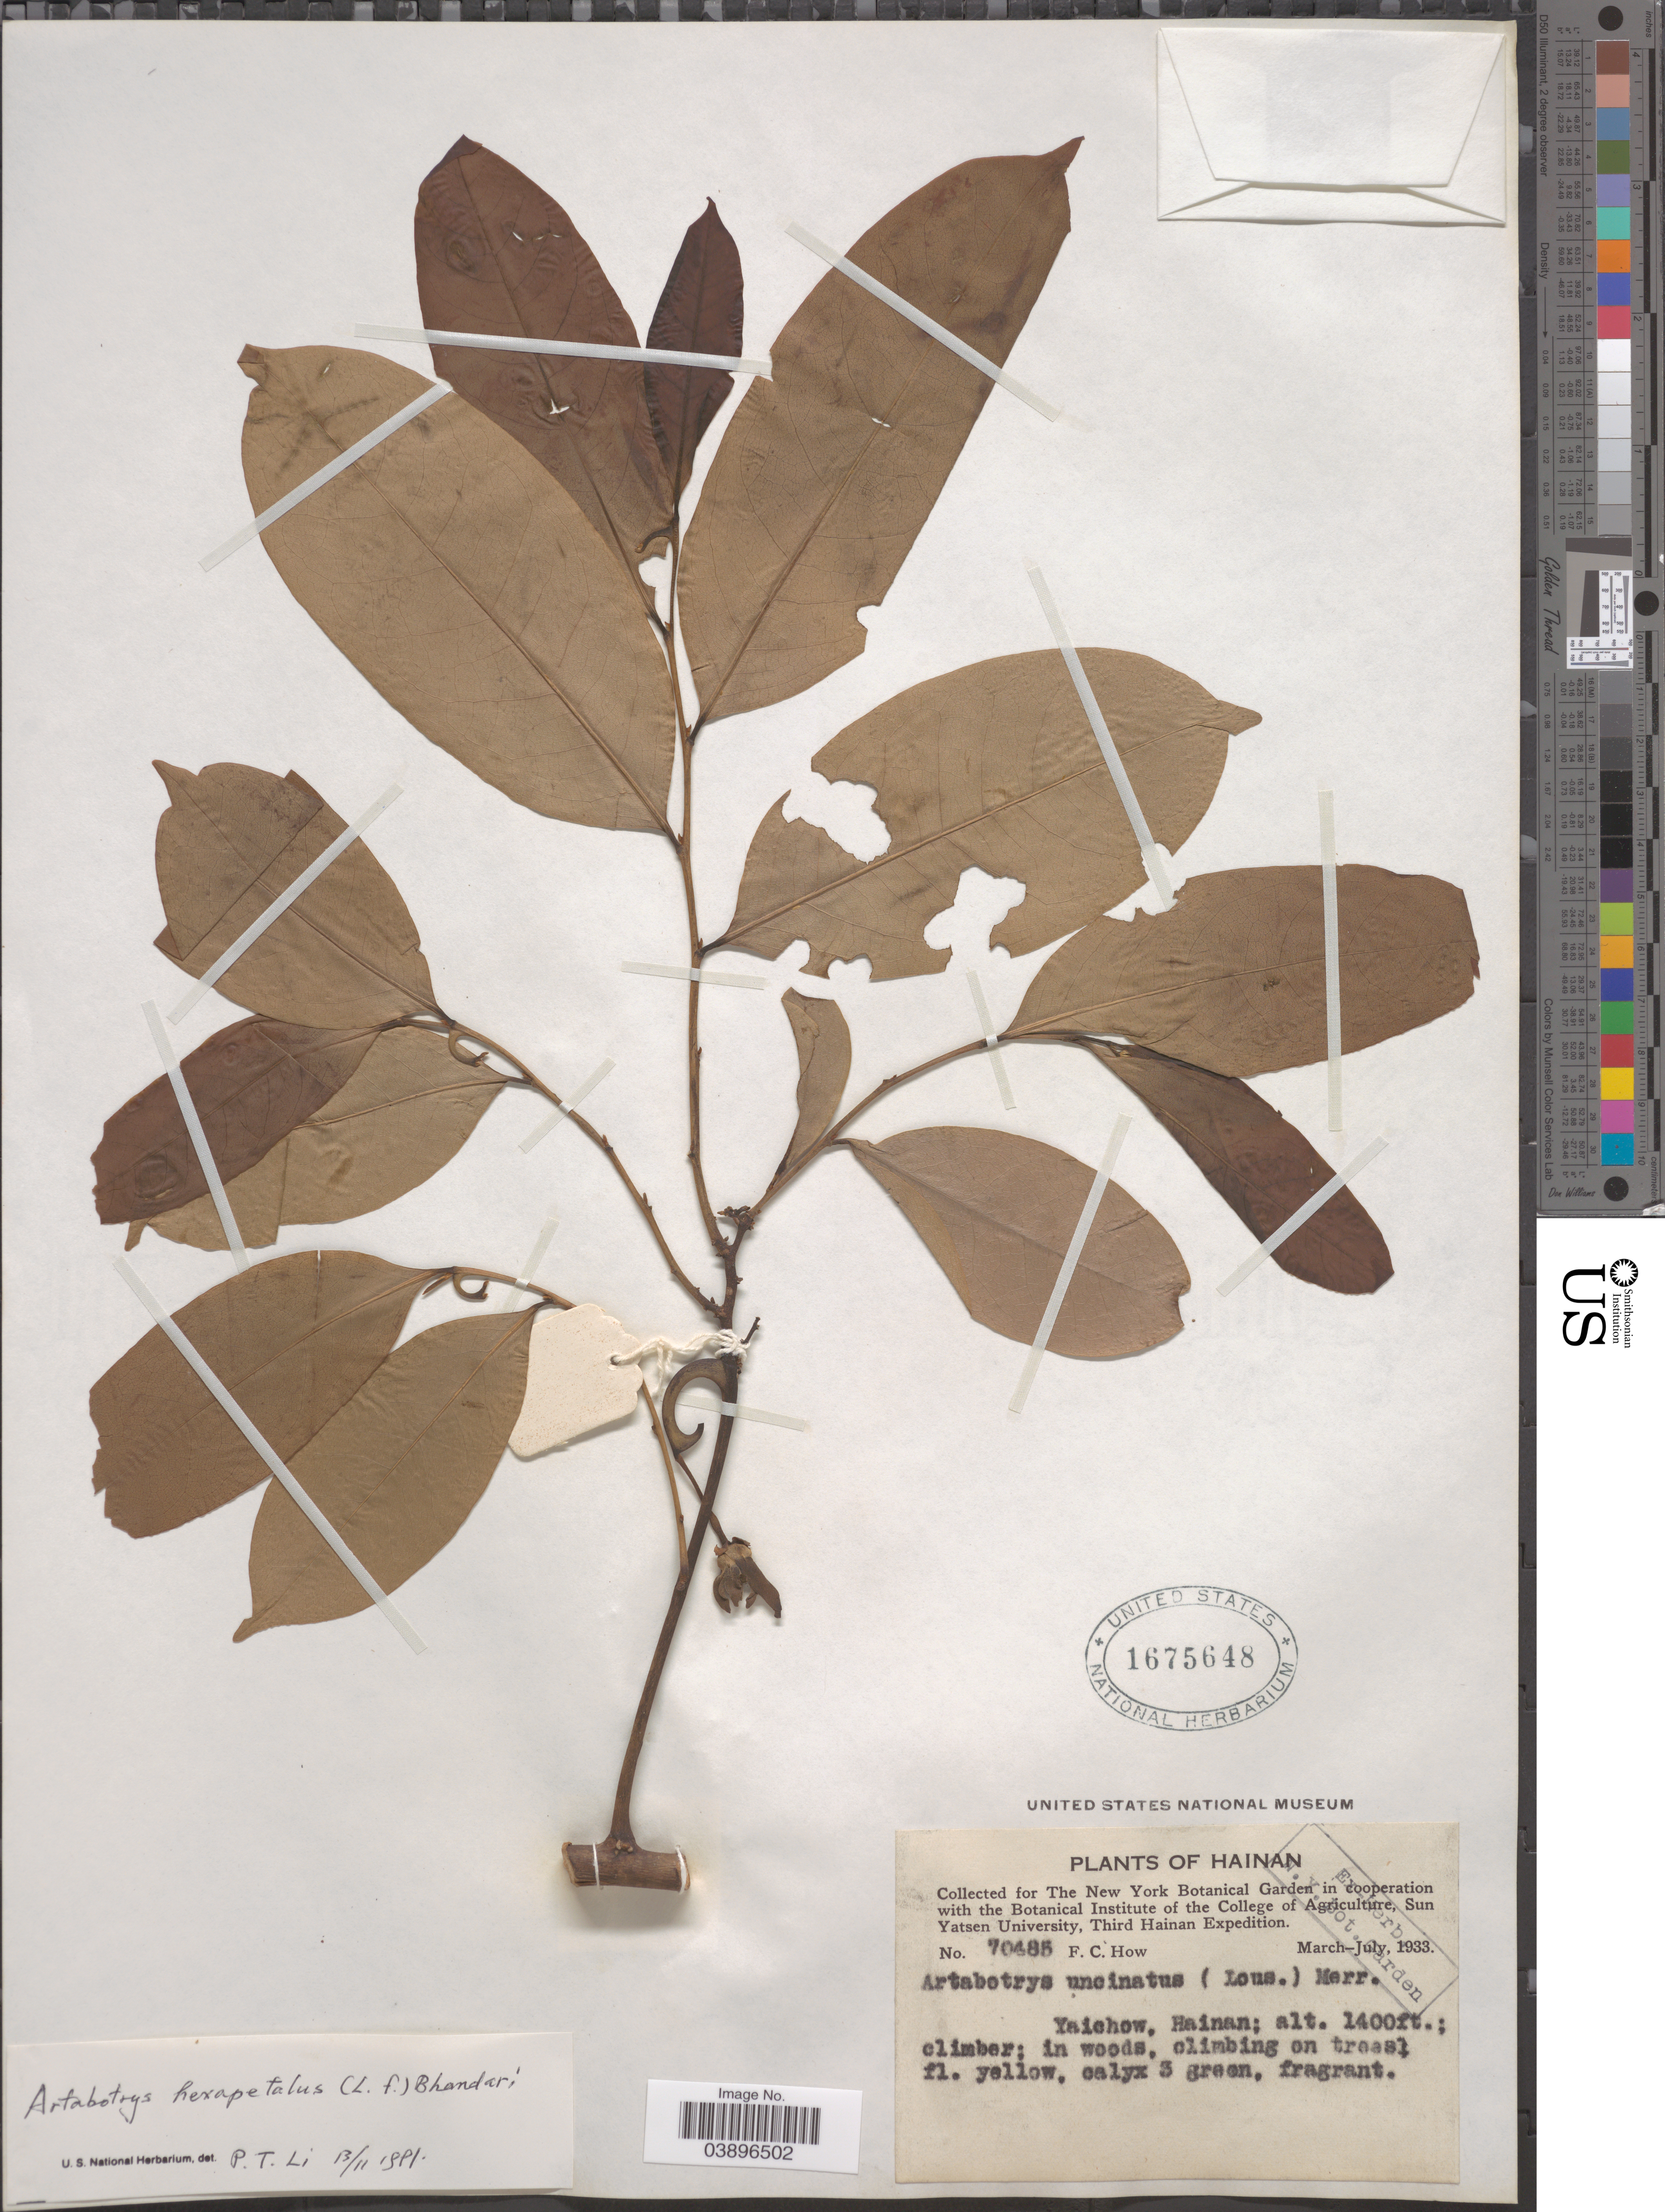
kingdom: Plantae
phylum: Tracheophyta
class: Magnoliopsida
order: Magnoliales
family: Annonaceae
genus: Artabotrys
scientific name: Artabotrys uncinatus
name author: (Lam.) Merr.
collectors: F. C. How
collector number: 70485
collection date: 1933-03/1933-07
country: China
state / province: Hainan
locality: Yaicow.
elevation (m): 427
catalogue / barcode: US 1675648